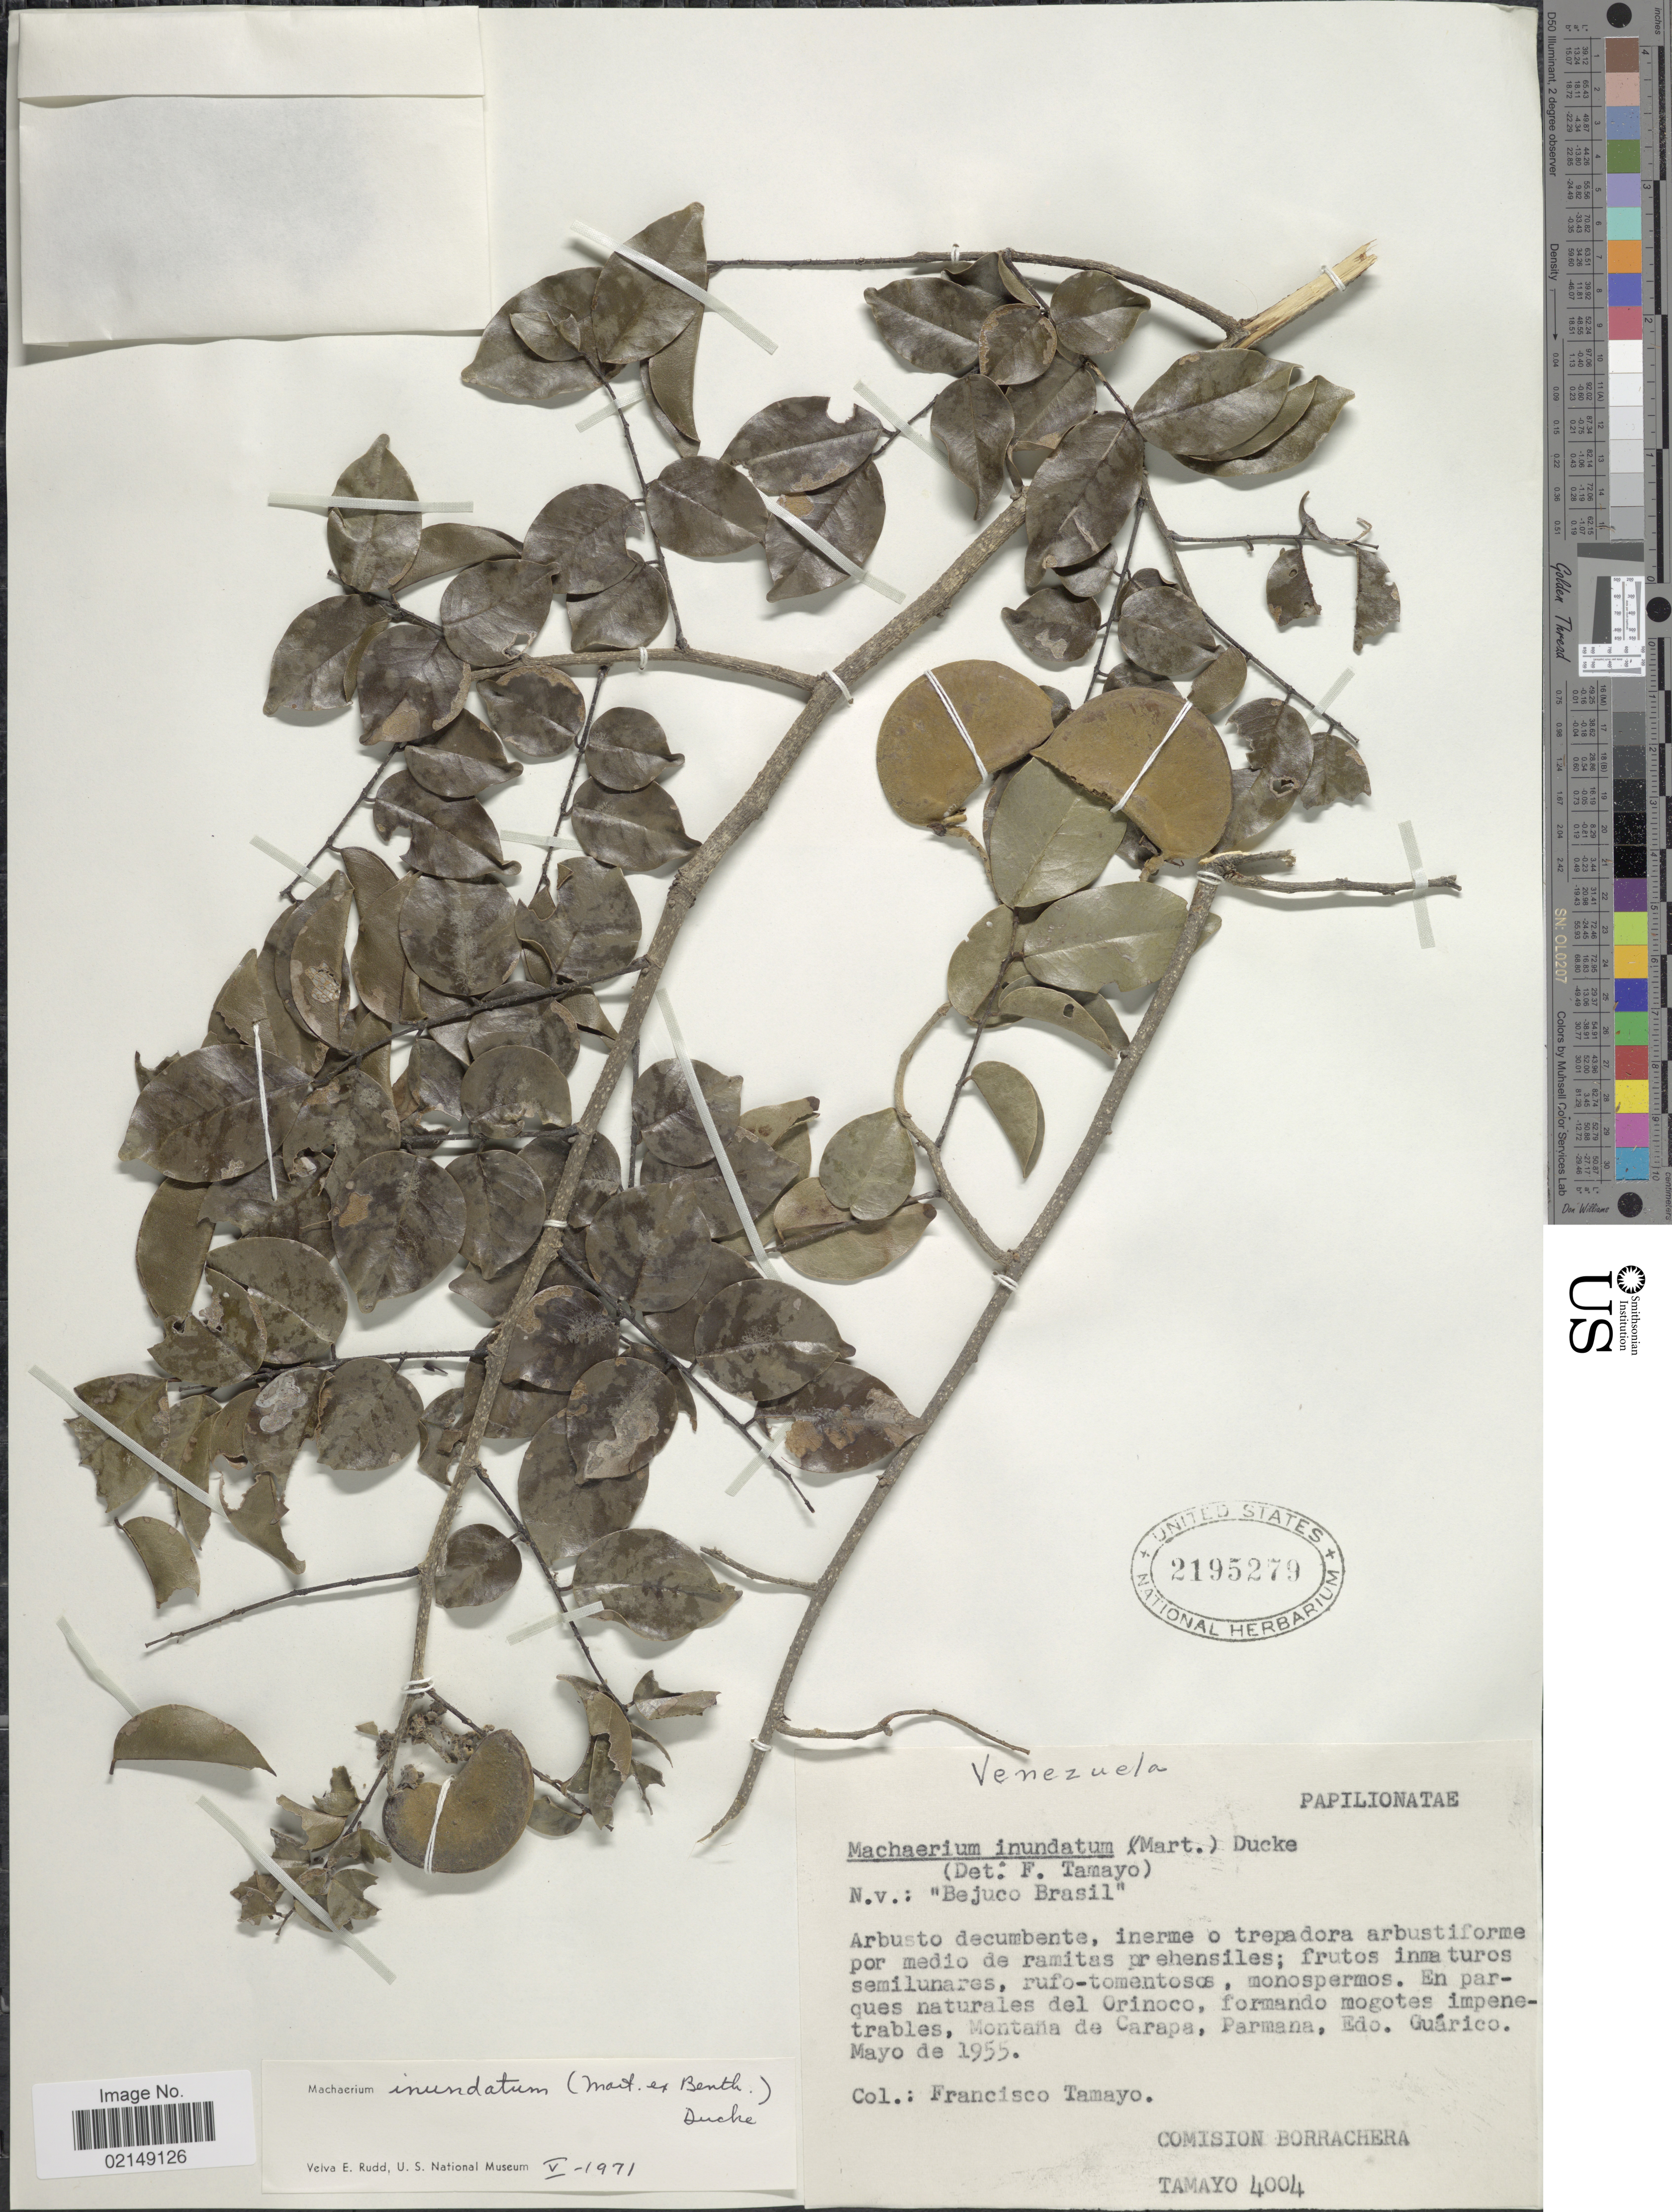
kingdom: Plantae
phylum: Tracheophyta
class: Magnoliopsida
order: Fabales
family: Fabaceae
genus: Machaerium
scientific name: Machaerium inundatum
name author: (Mart. ex Benth.) Ducke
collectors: F. Tamayo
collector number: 4004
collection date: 1955-05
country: Venezuela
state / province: Guárico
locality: En parques naturales del Orinoco, formando mogotes impenetrables, Montana de Carapa, Parmana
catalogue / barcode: US 2195279